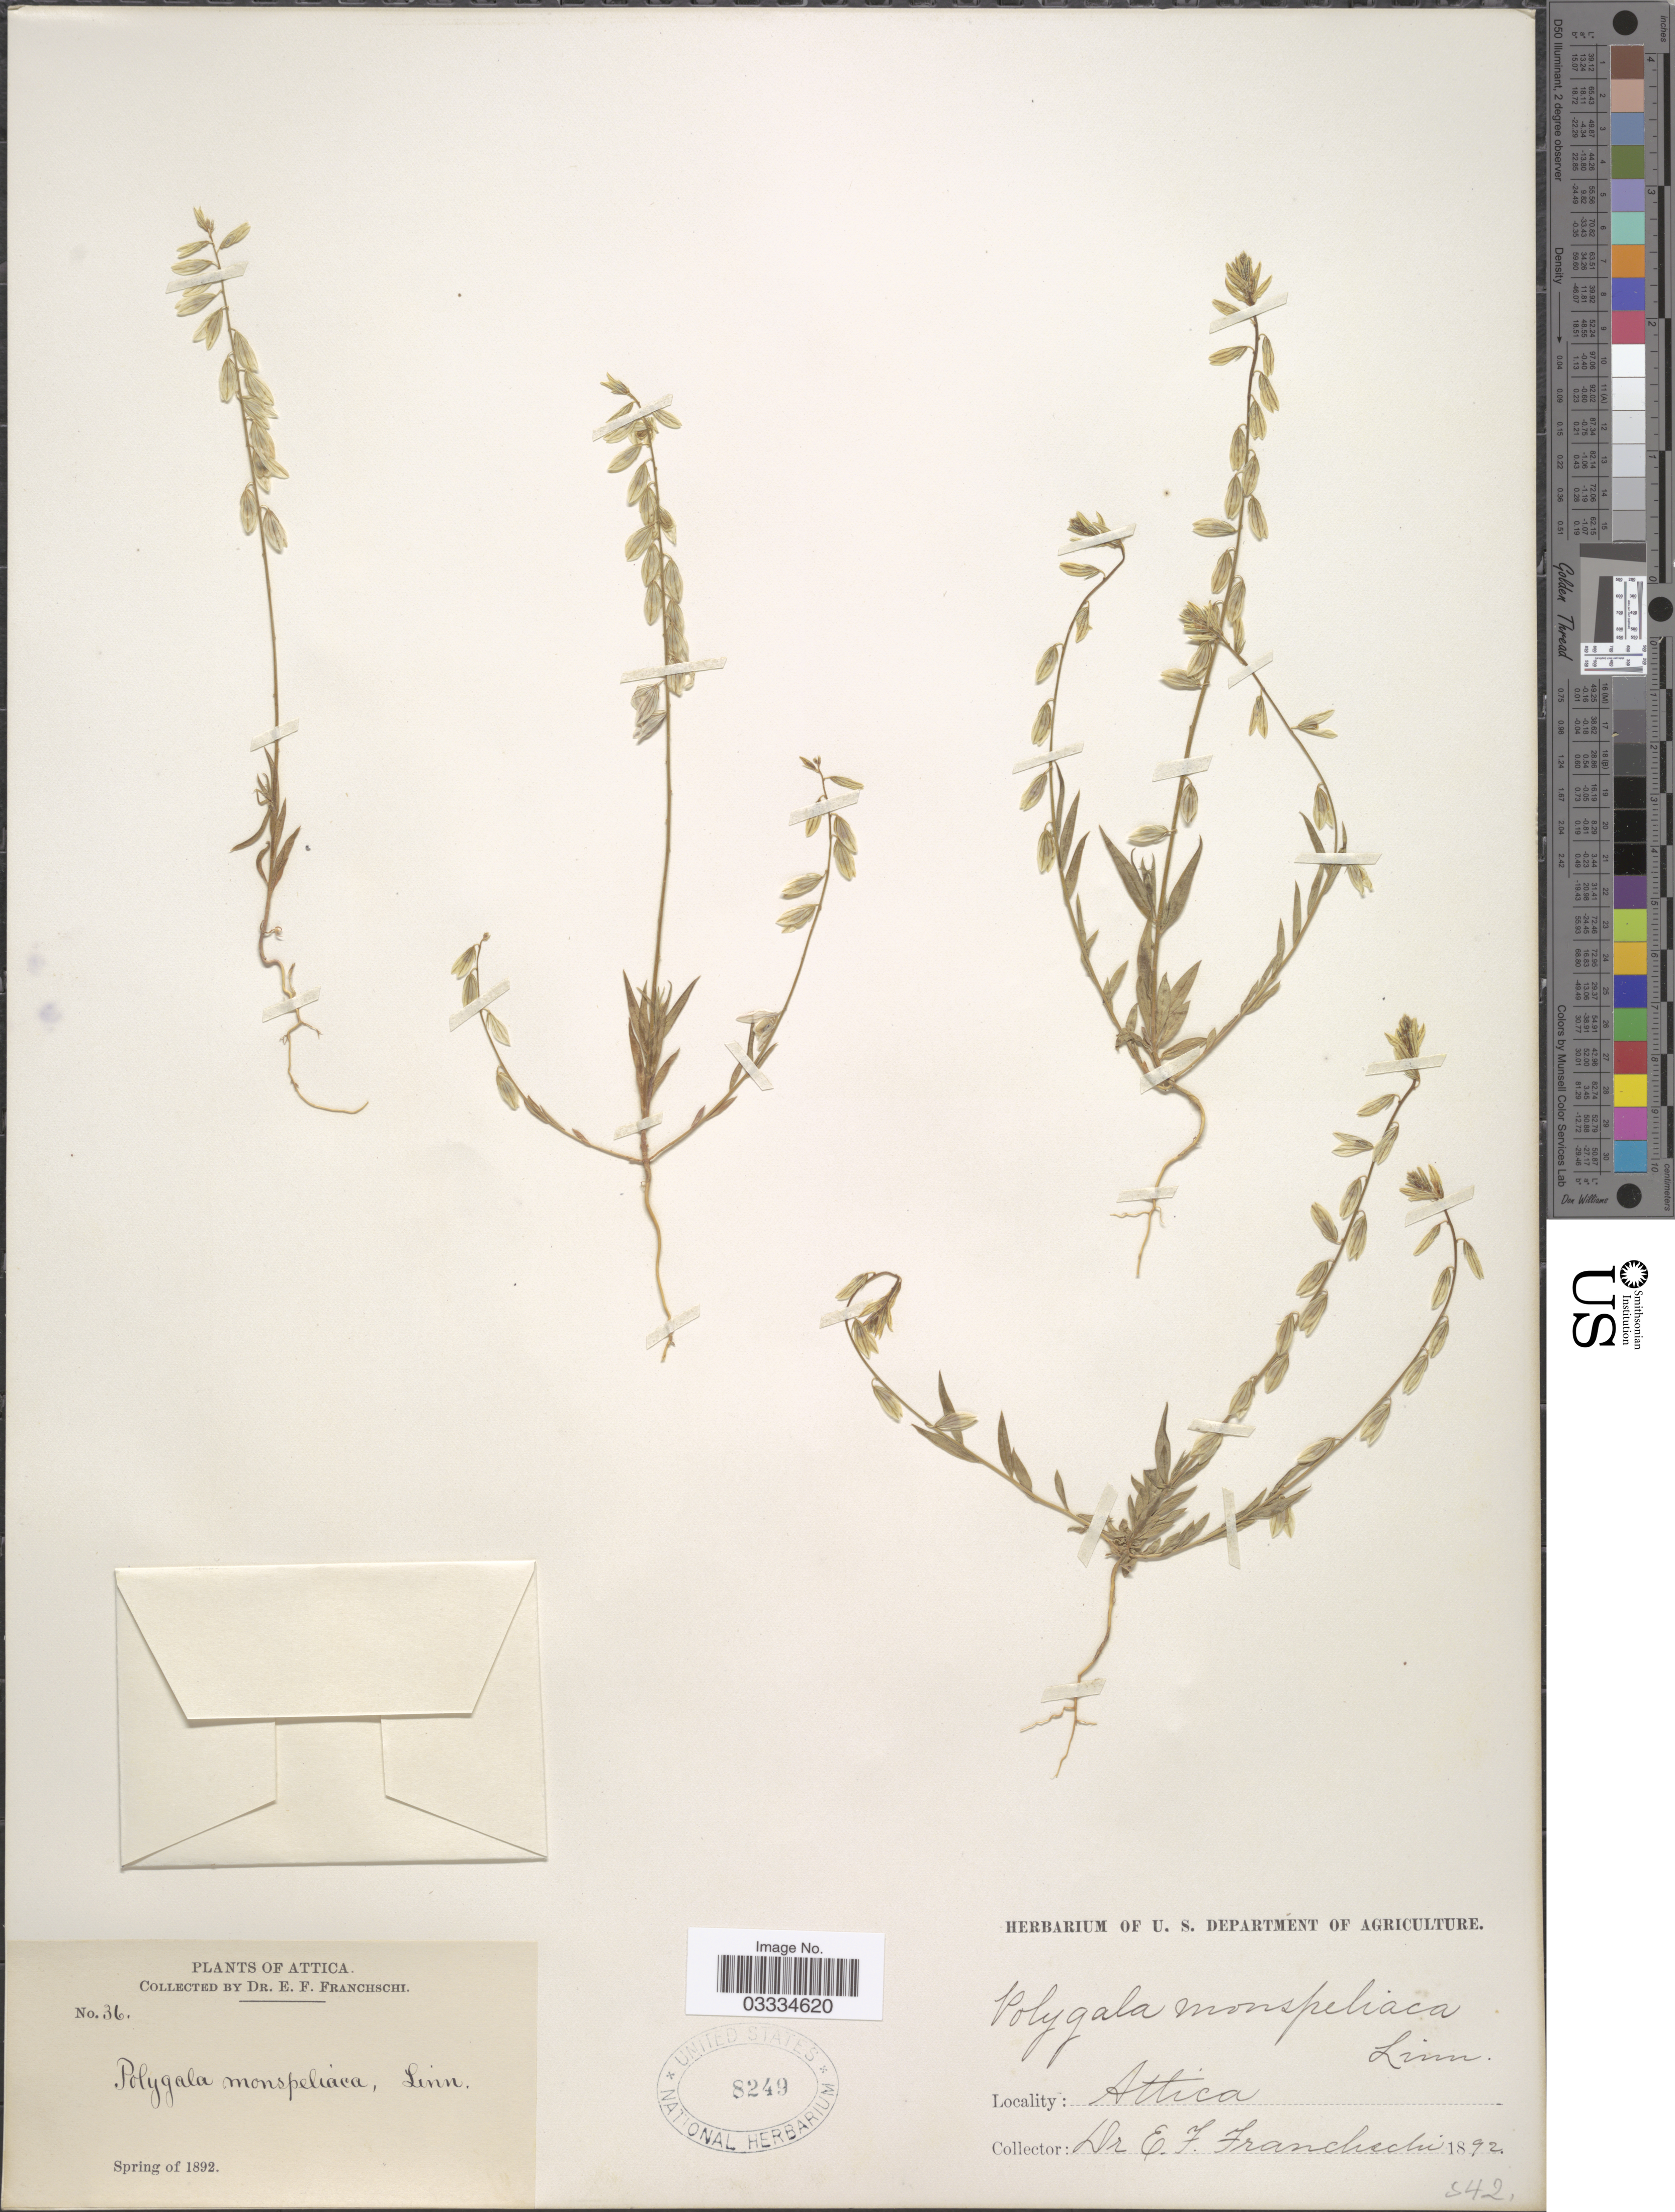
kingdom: Plantae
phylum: Tracheophyta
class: Magnoliopsida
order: Fabales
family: Polygalaceae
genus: Polygala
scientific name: Polygala monspeliaca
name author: L.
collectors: E. Franchschi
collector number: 36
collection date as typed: Spring of 1892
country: Greece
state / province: Attica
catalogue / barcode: US 8249